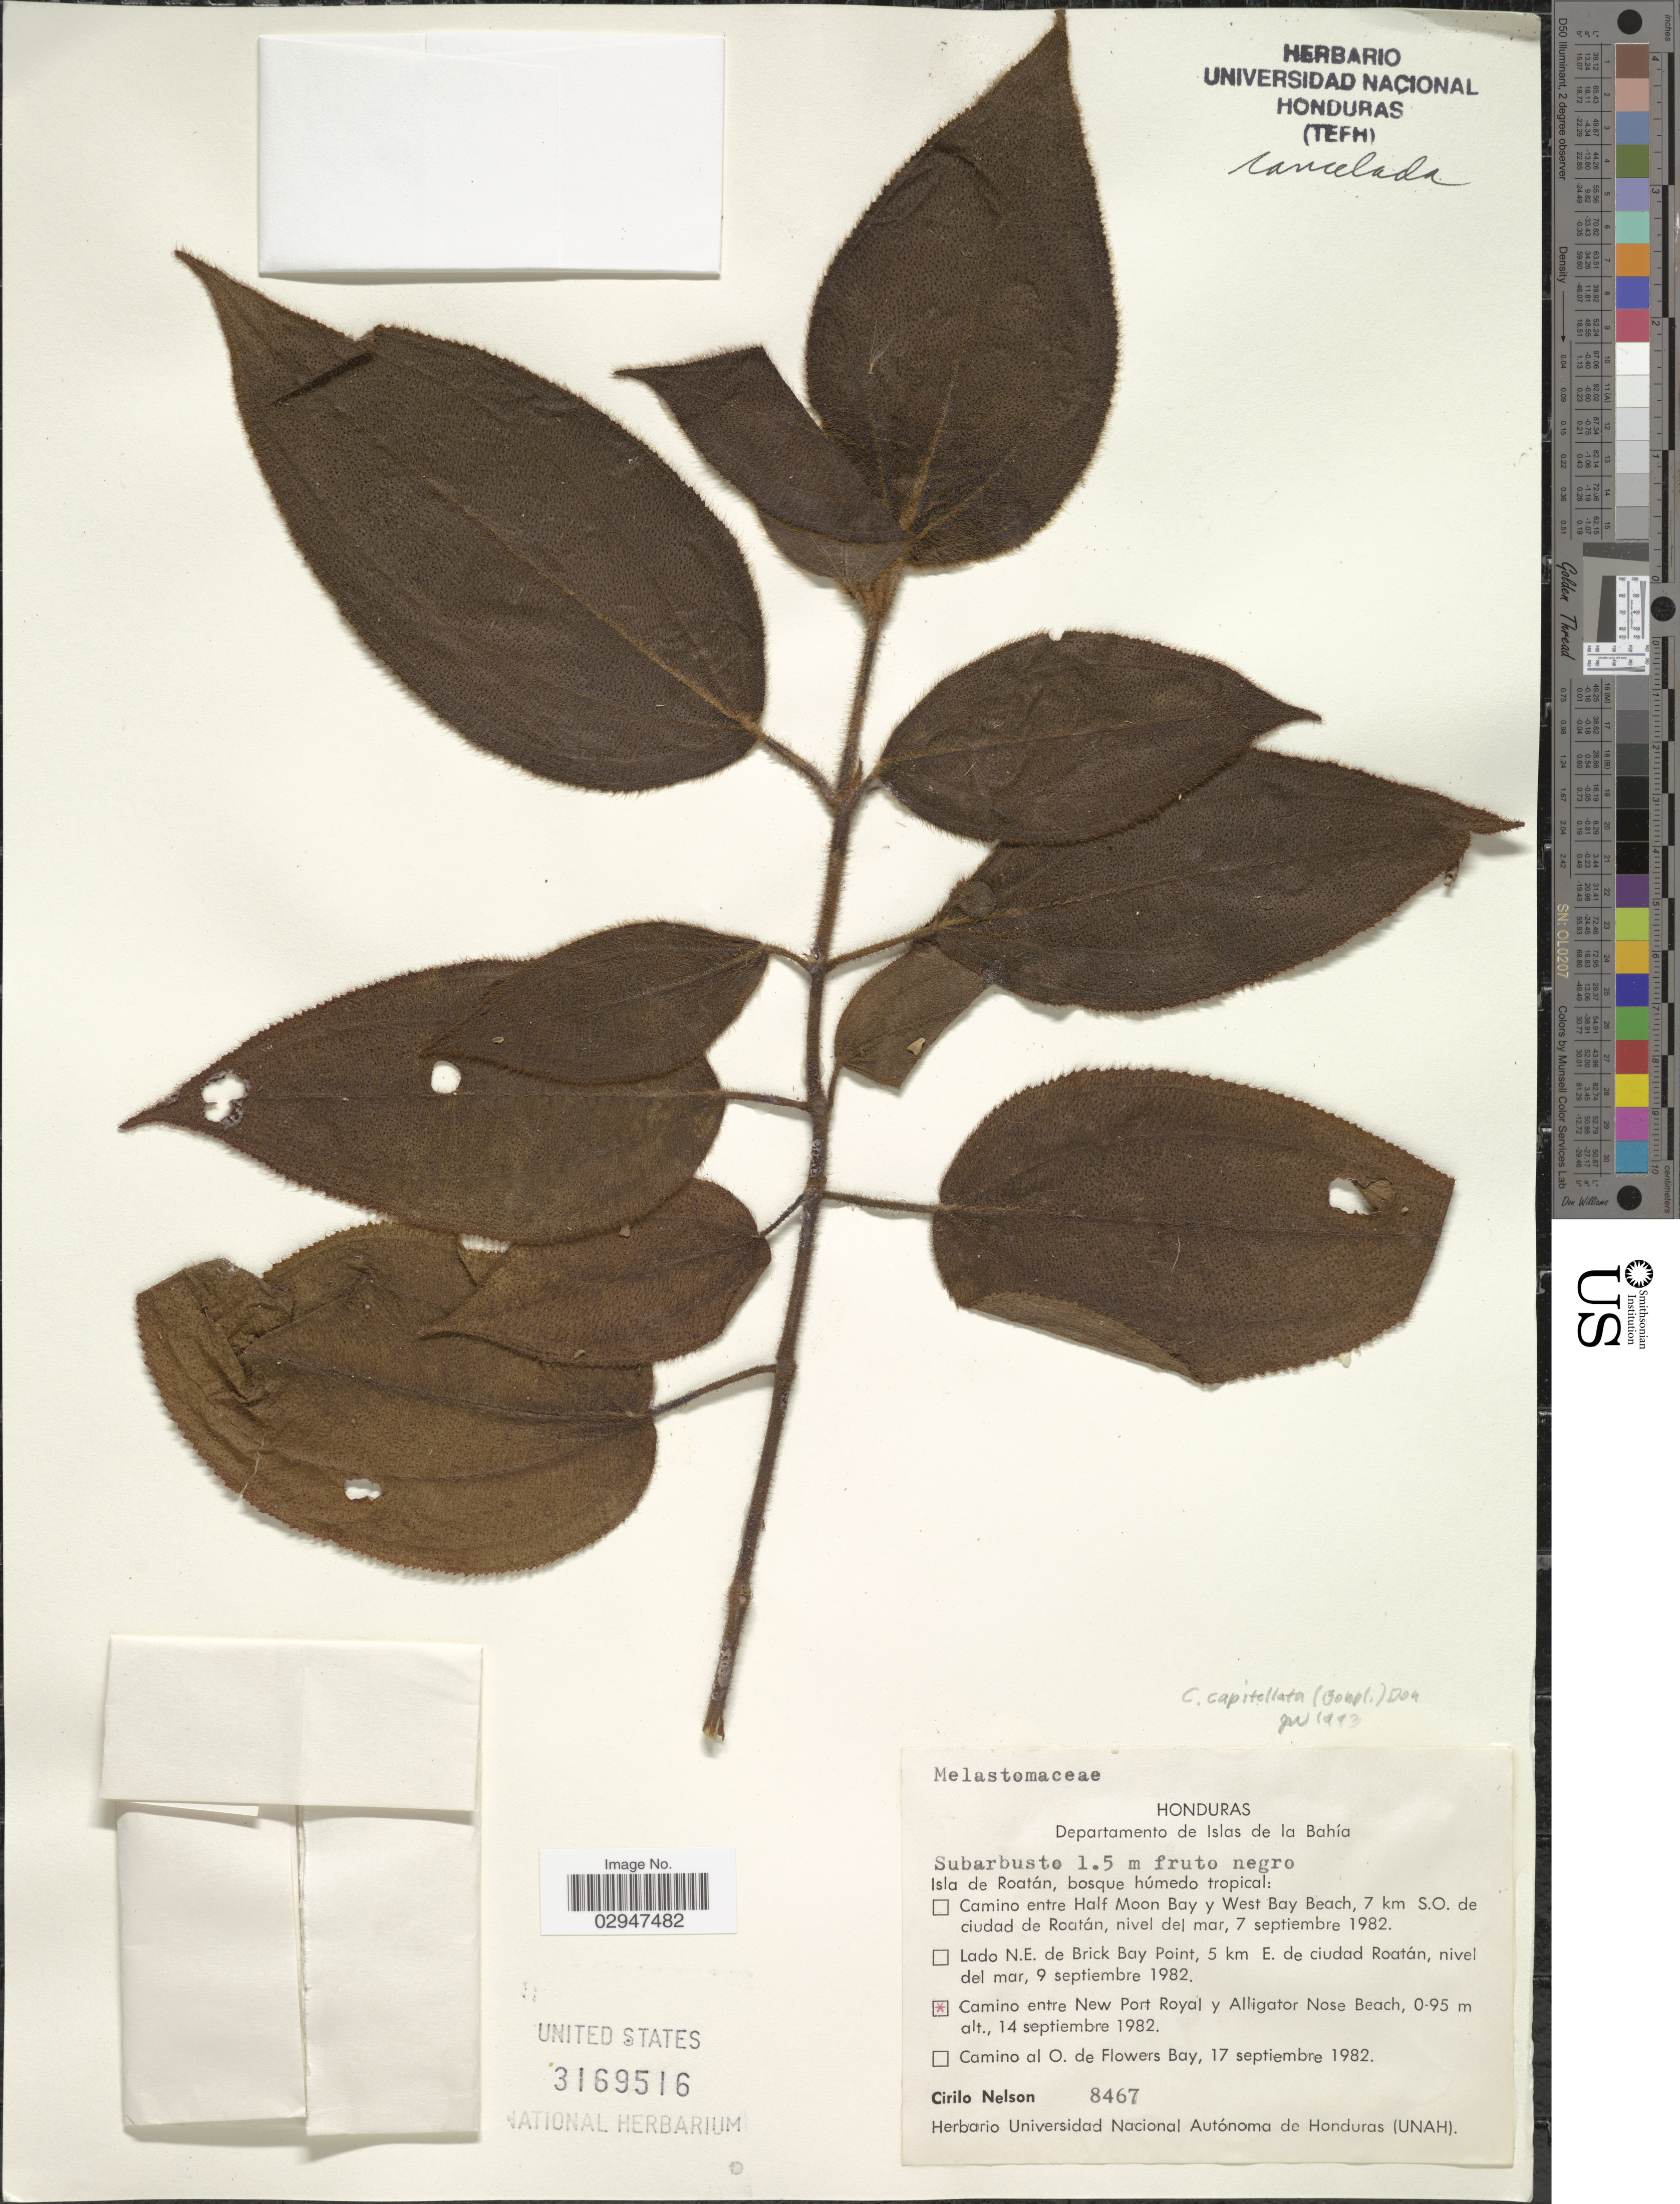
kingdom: Plantae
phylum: Tracheophyta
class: Magnoliopsida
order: Myrtales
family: Melastomataceae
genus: Clidemia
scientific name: Clidemia capitellata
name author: (Bonpl.) D. Don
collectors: C. Nelson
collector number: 8647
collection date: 1982-09-14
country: Honduras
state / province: Islas de la Bahía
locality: Isla de Roatán. Camino entre New Port Royal y Alligator Nose Beach.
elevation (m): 0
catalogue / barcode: US 3169516